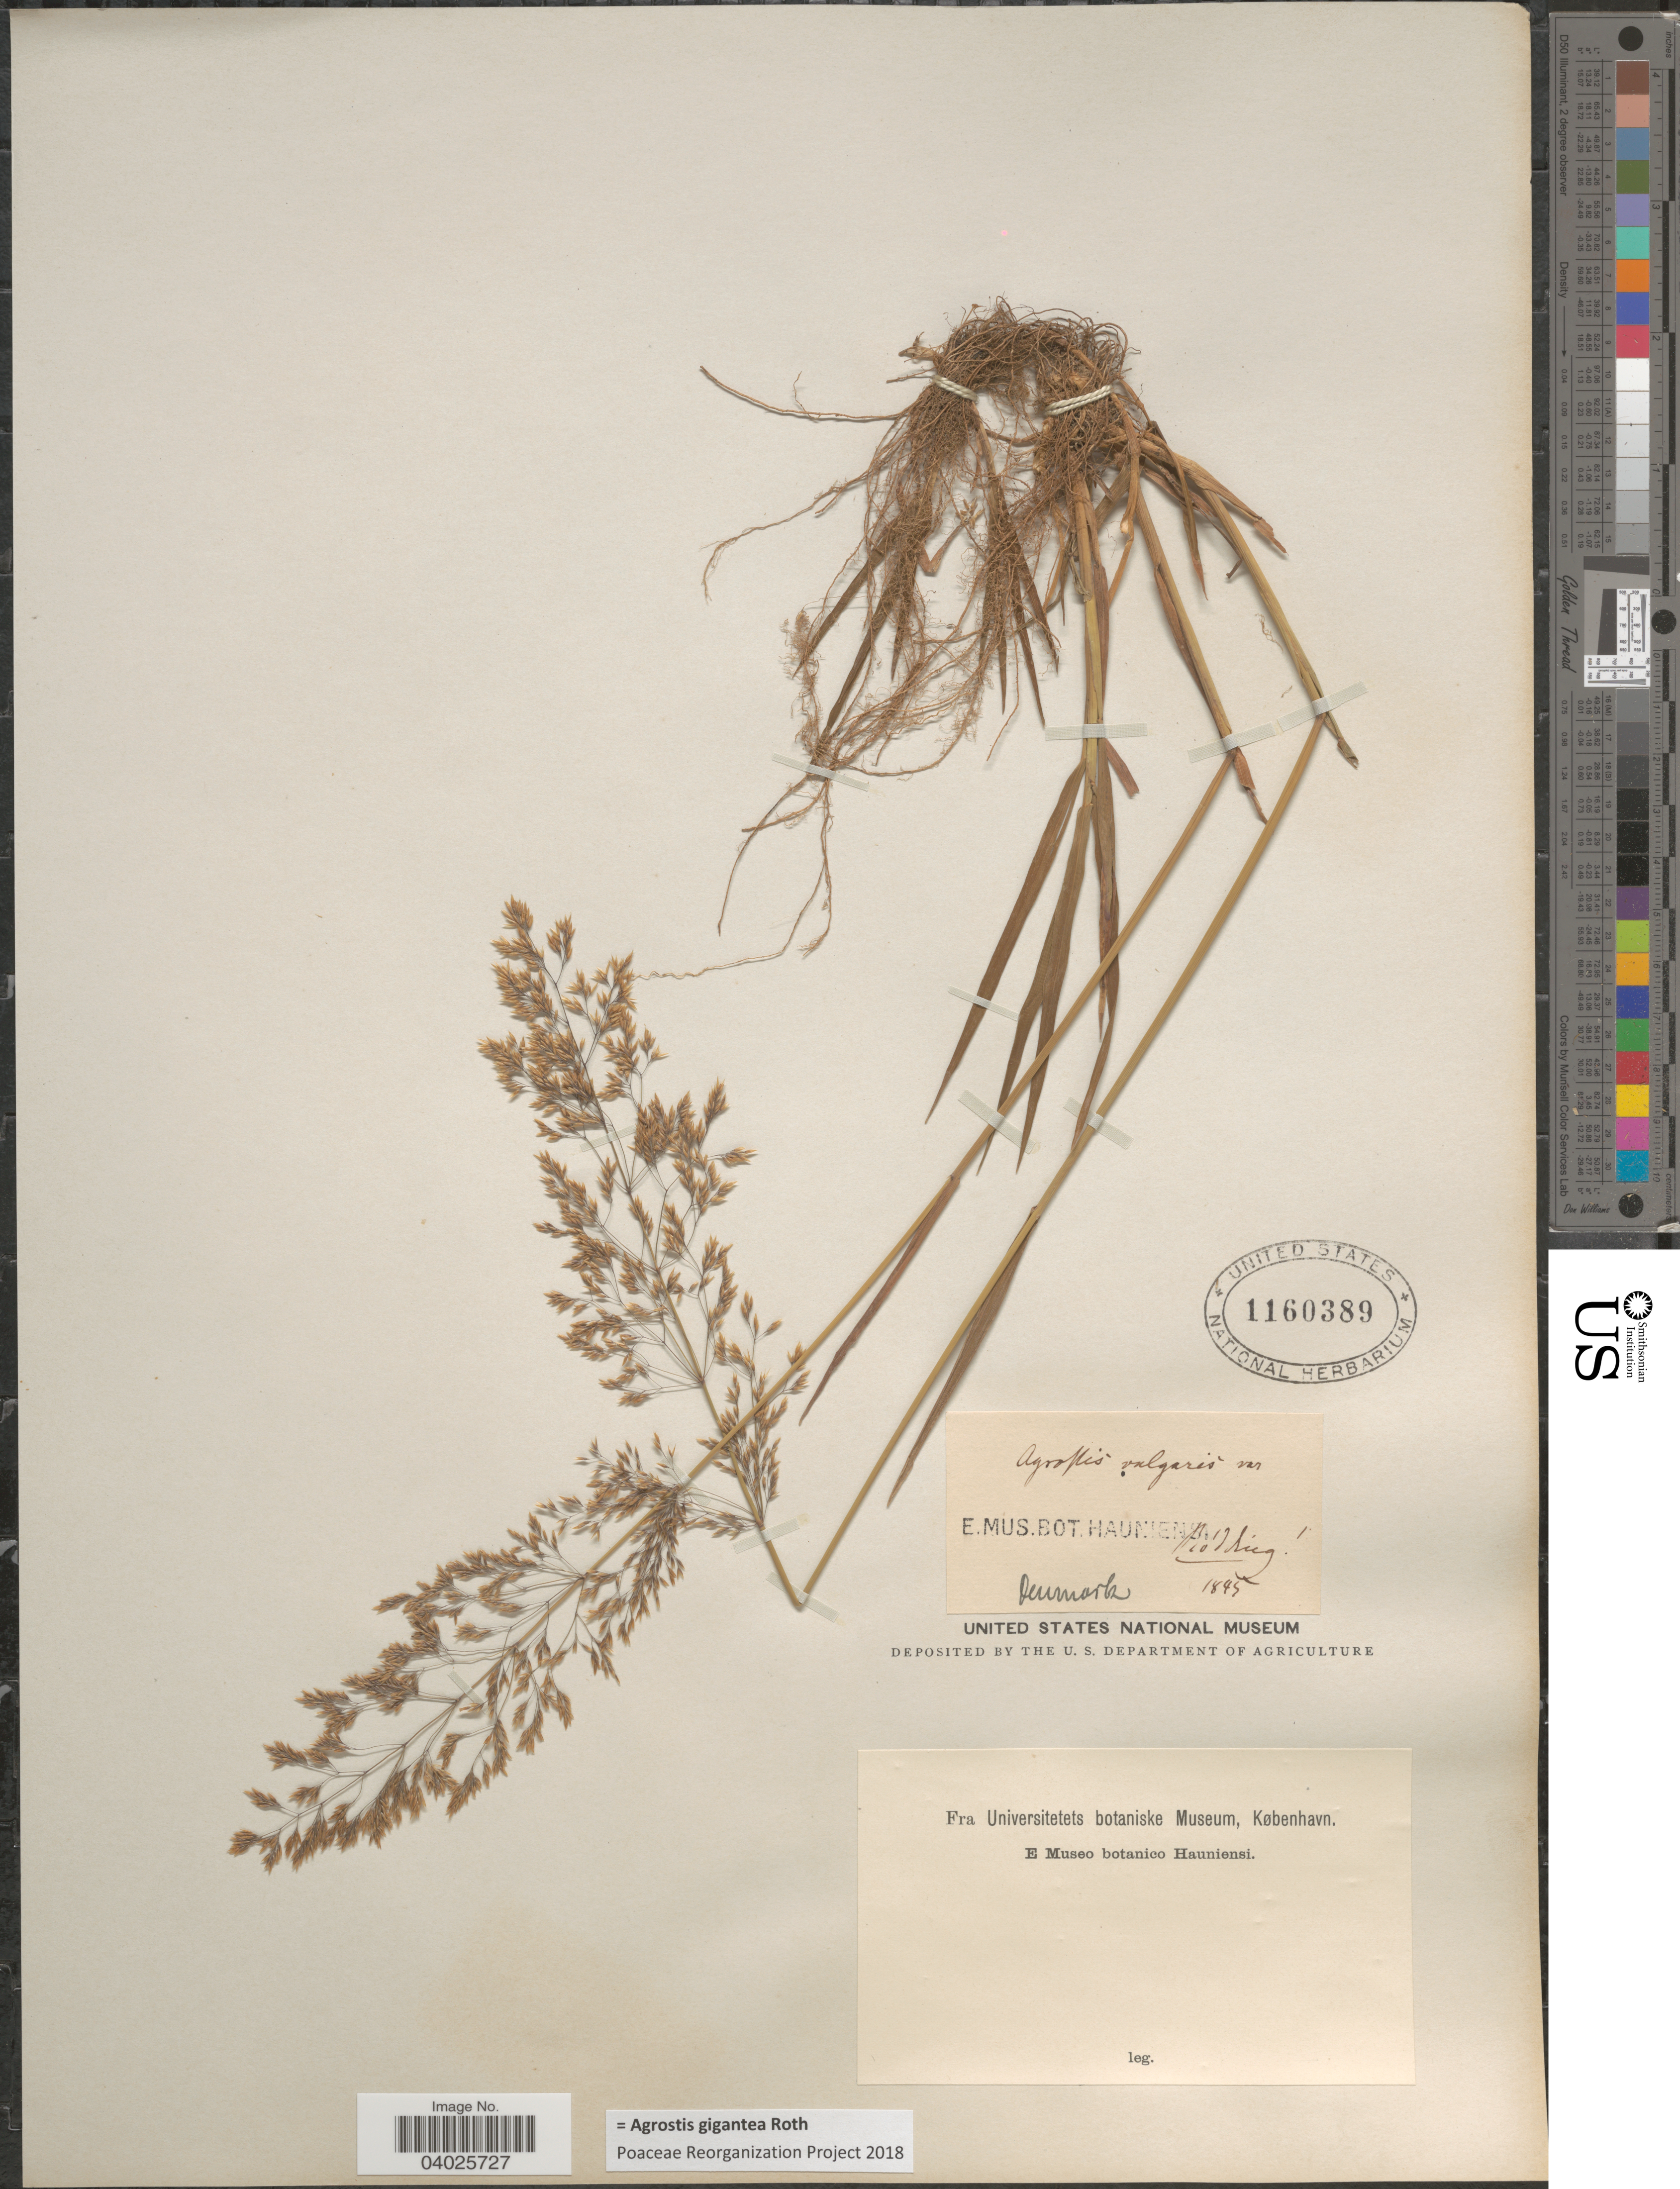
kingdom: Plantae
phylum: Tracheophyta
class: Liliopsida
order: Poales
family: Poaceae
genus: Agrostis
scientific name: Agrostis gigantea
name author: Roth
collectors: ex Mus. Bot. Hauniense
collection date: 1845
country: Denmark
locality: Rodding.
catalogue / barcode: US 1160389